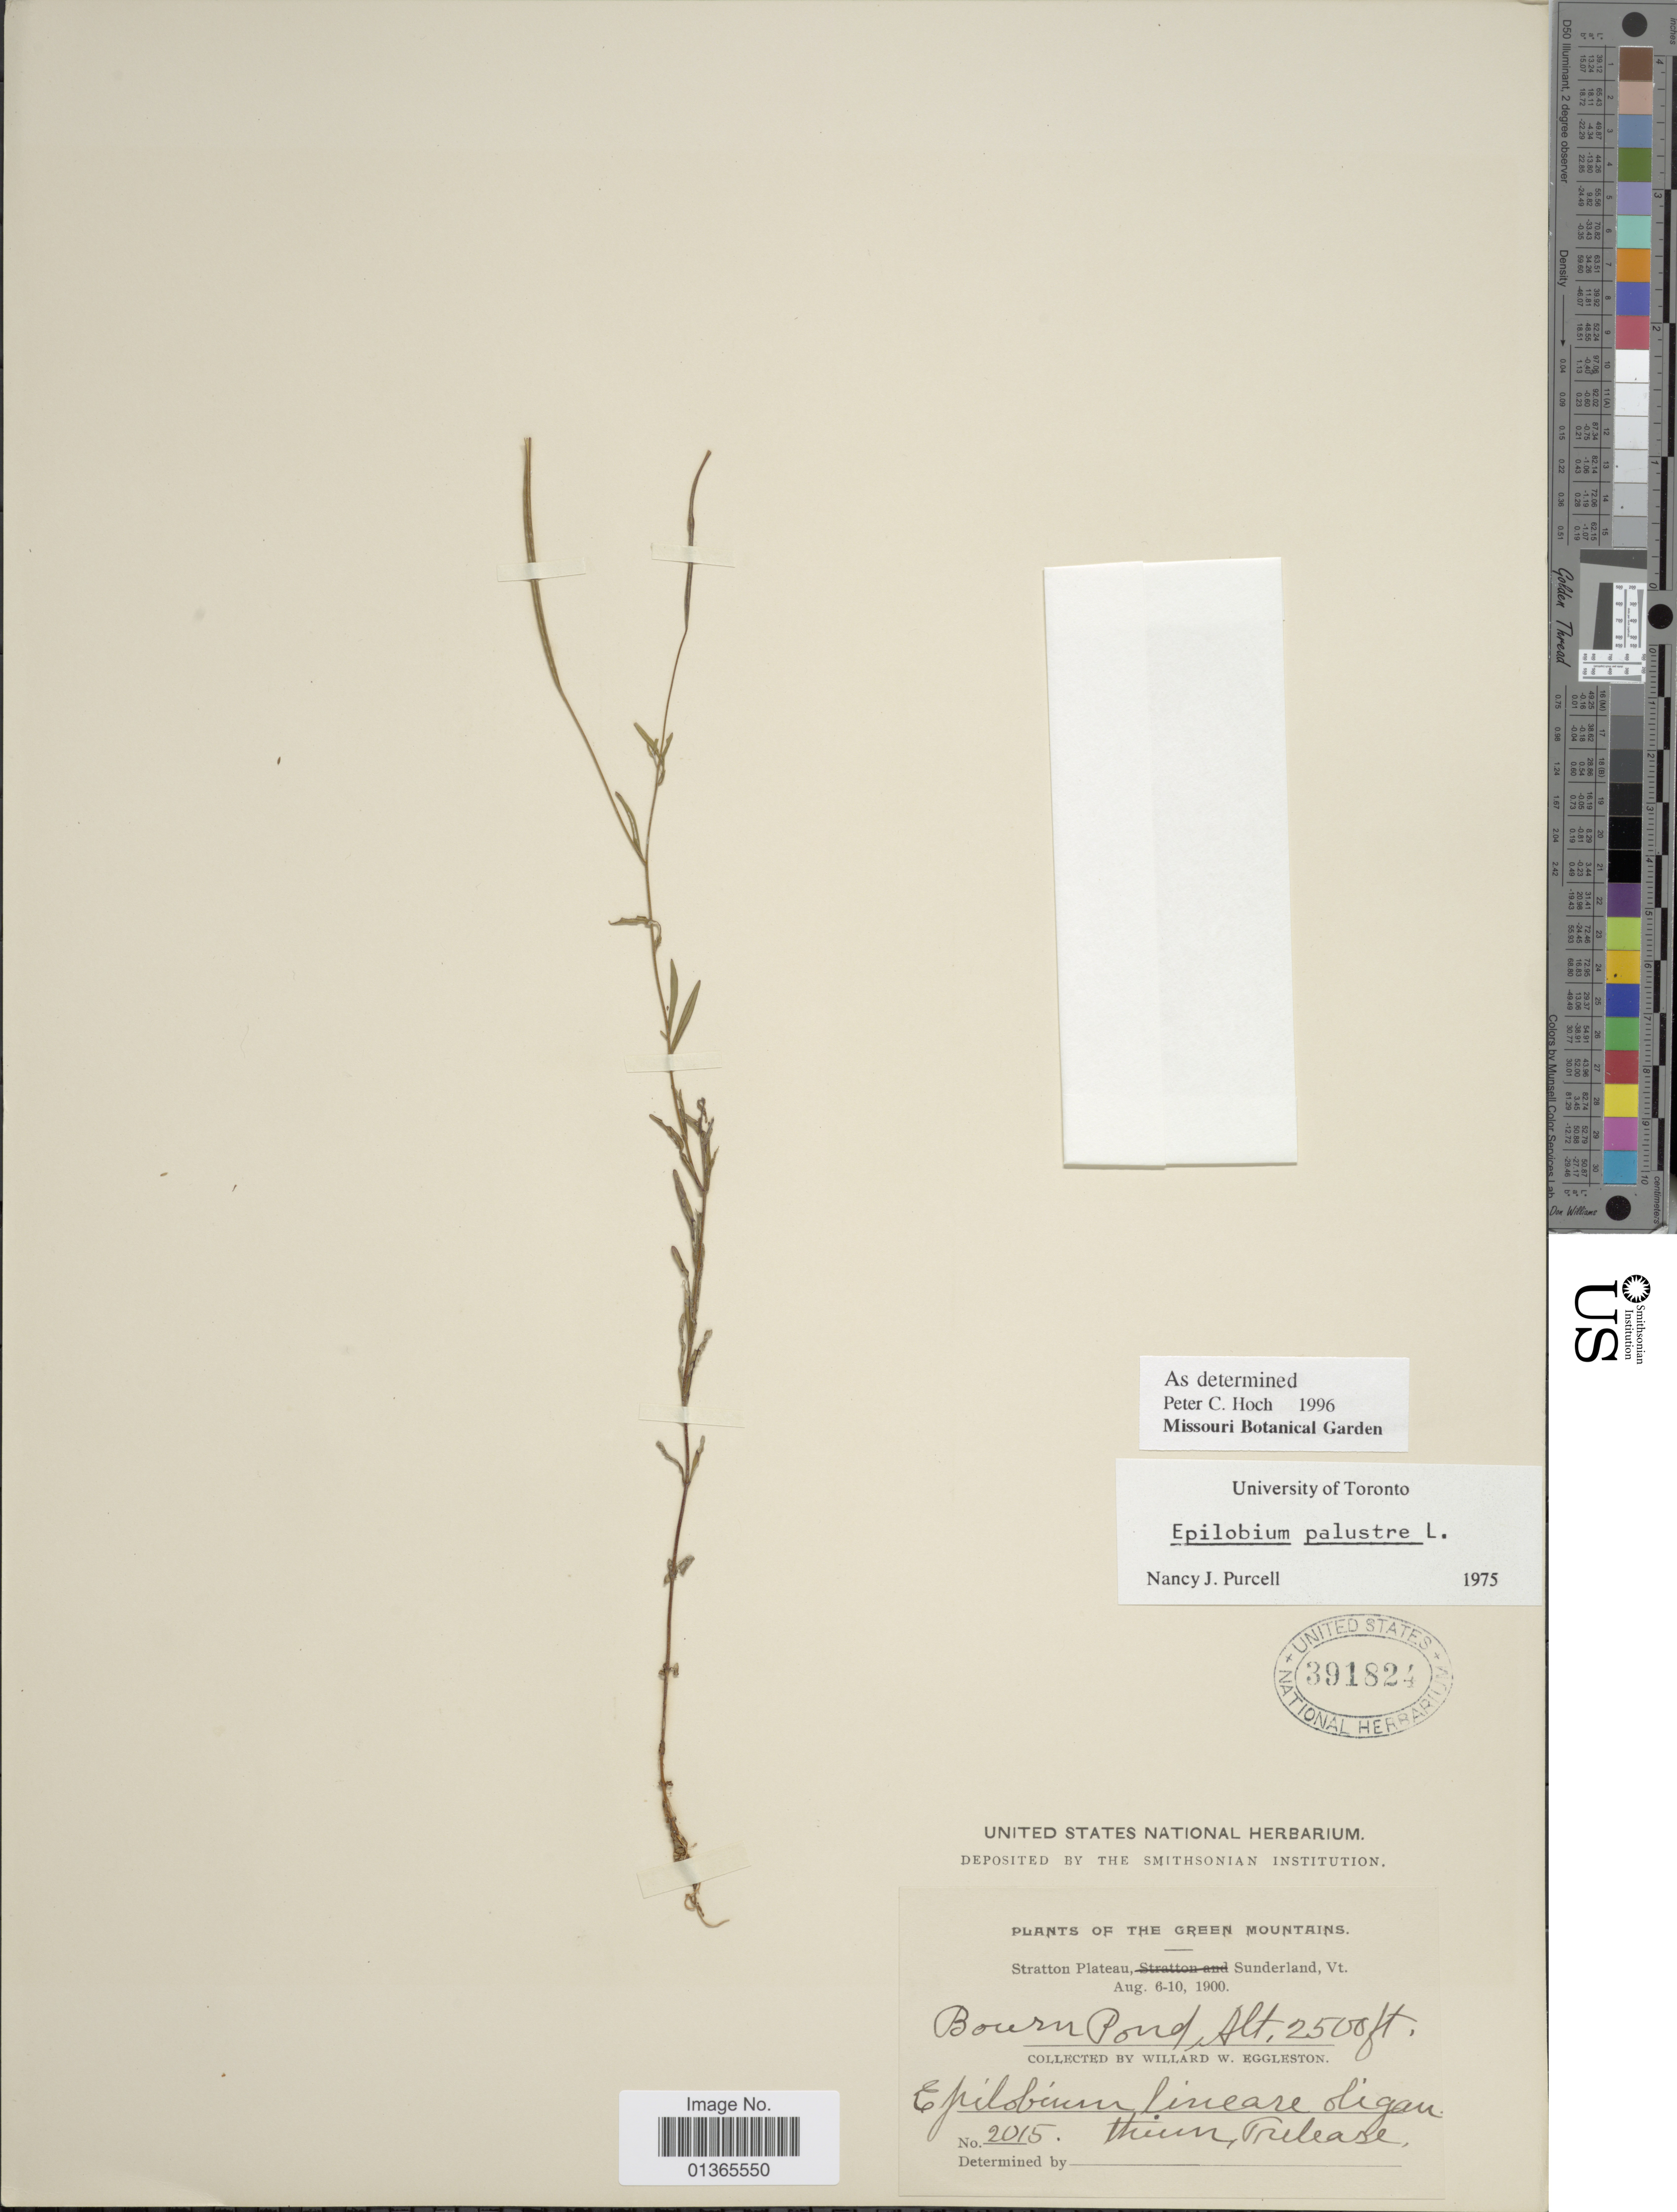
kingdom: Plantae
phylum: Tracheophyta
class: Magnoliopsida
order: Myrtales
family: Onagraceae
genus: Epilobium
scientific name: Epilobium palustre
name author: L.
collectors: W. W. Eggleston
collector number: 2015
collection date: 1900-08-06/1900-08-10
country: United States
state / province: Vermont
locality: Green Mountains. Stratton Plateau, Sunderland. Bourn Pond.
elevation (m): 762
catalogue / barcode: US 391824